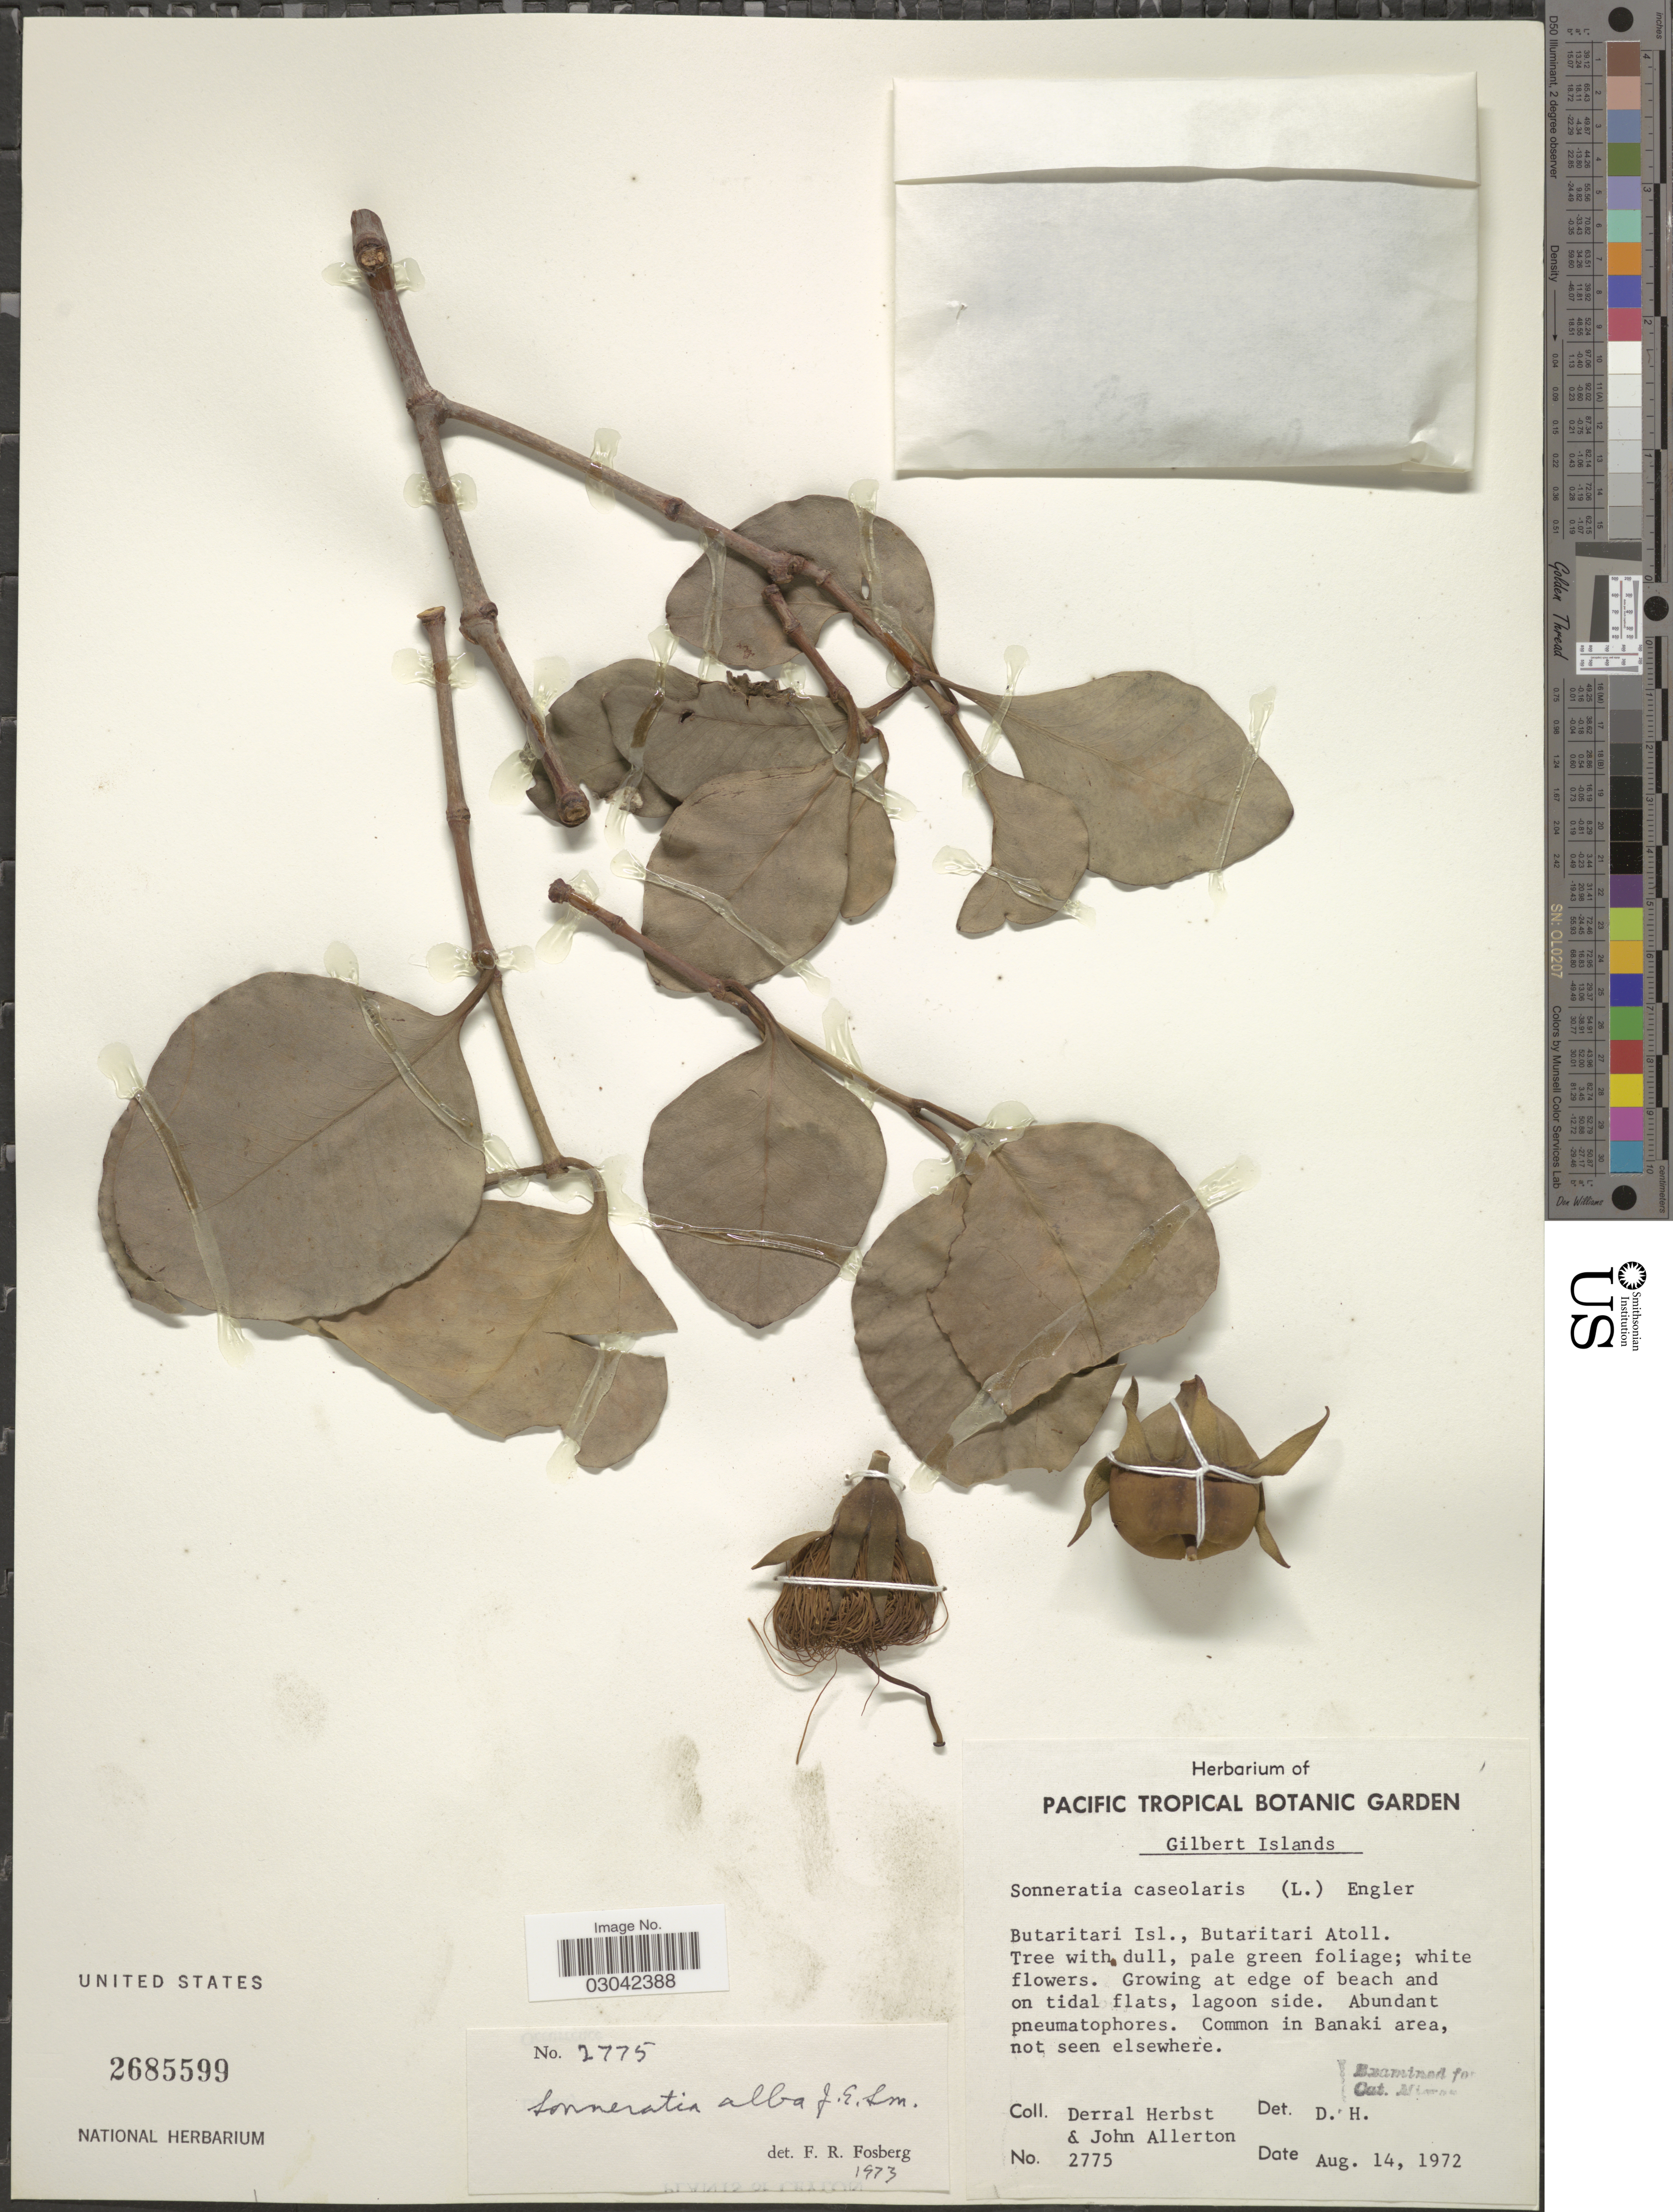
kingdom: Plantae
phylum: Tracheophyta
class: Magnoliopsida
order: Myrtales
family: Lythraceae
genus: Sonneratia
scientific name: Sonneratia alba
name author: Sm.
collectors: D. R. Herbst & J. Allerton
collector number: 2775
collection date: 1972-08-14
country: Kiribati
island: Butaritari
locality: Gilbert Islands. Butaritari Isl., Butaritari Atoll.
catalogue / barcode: US 2685599